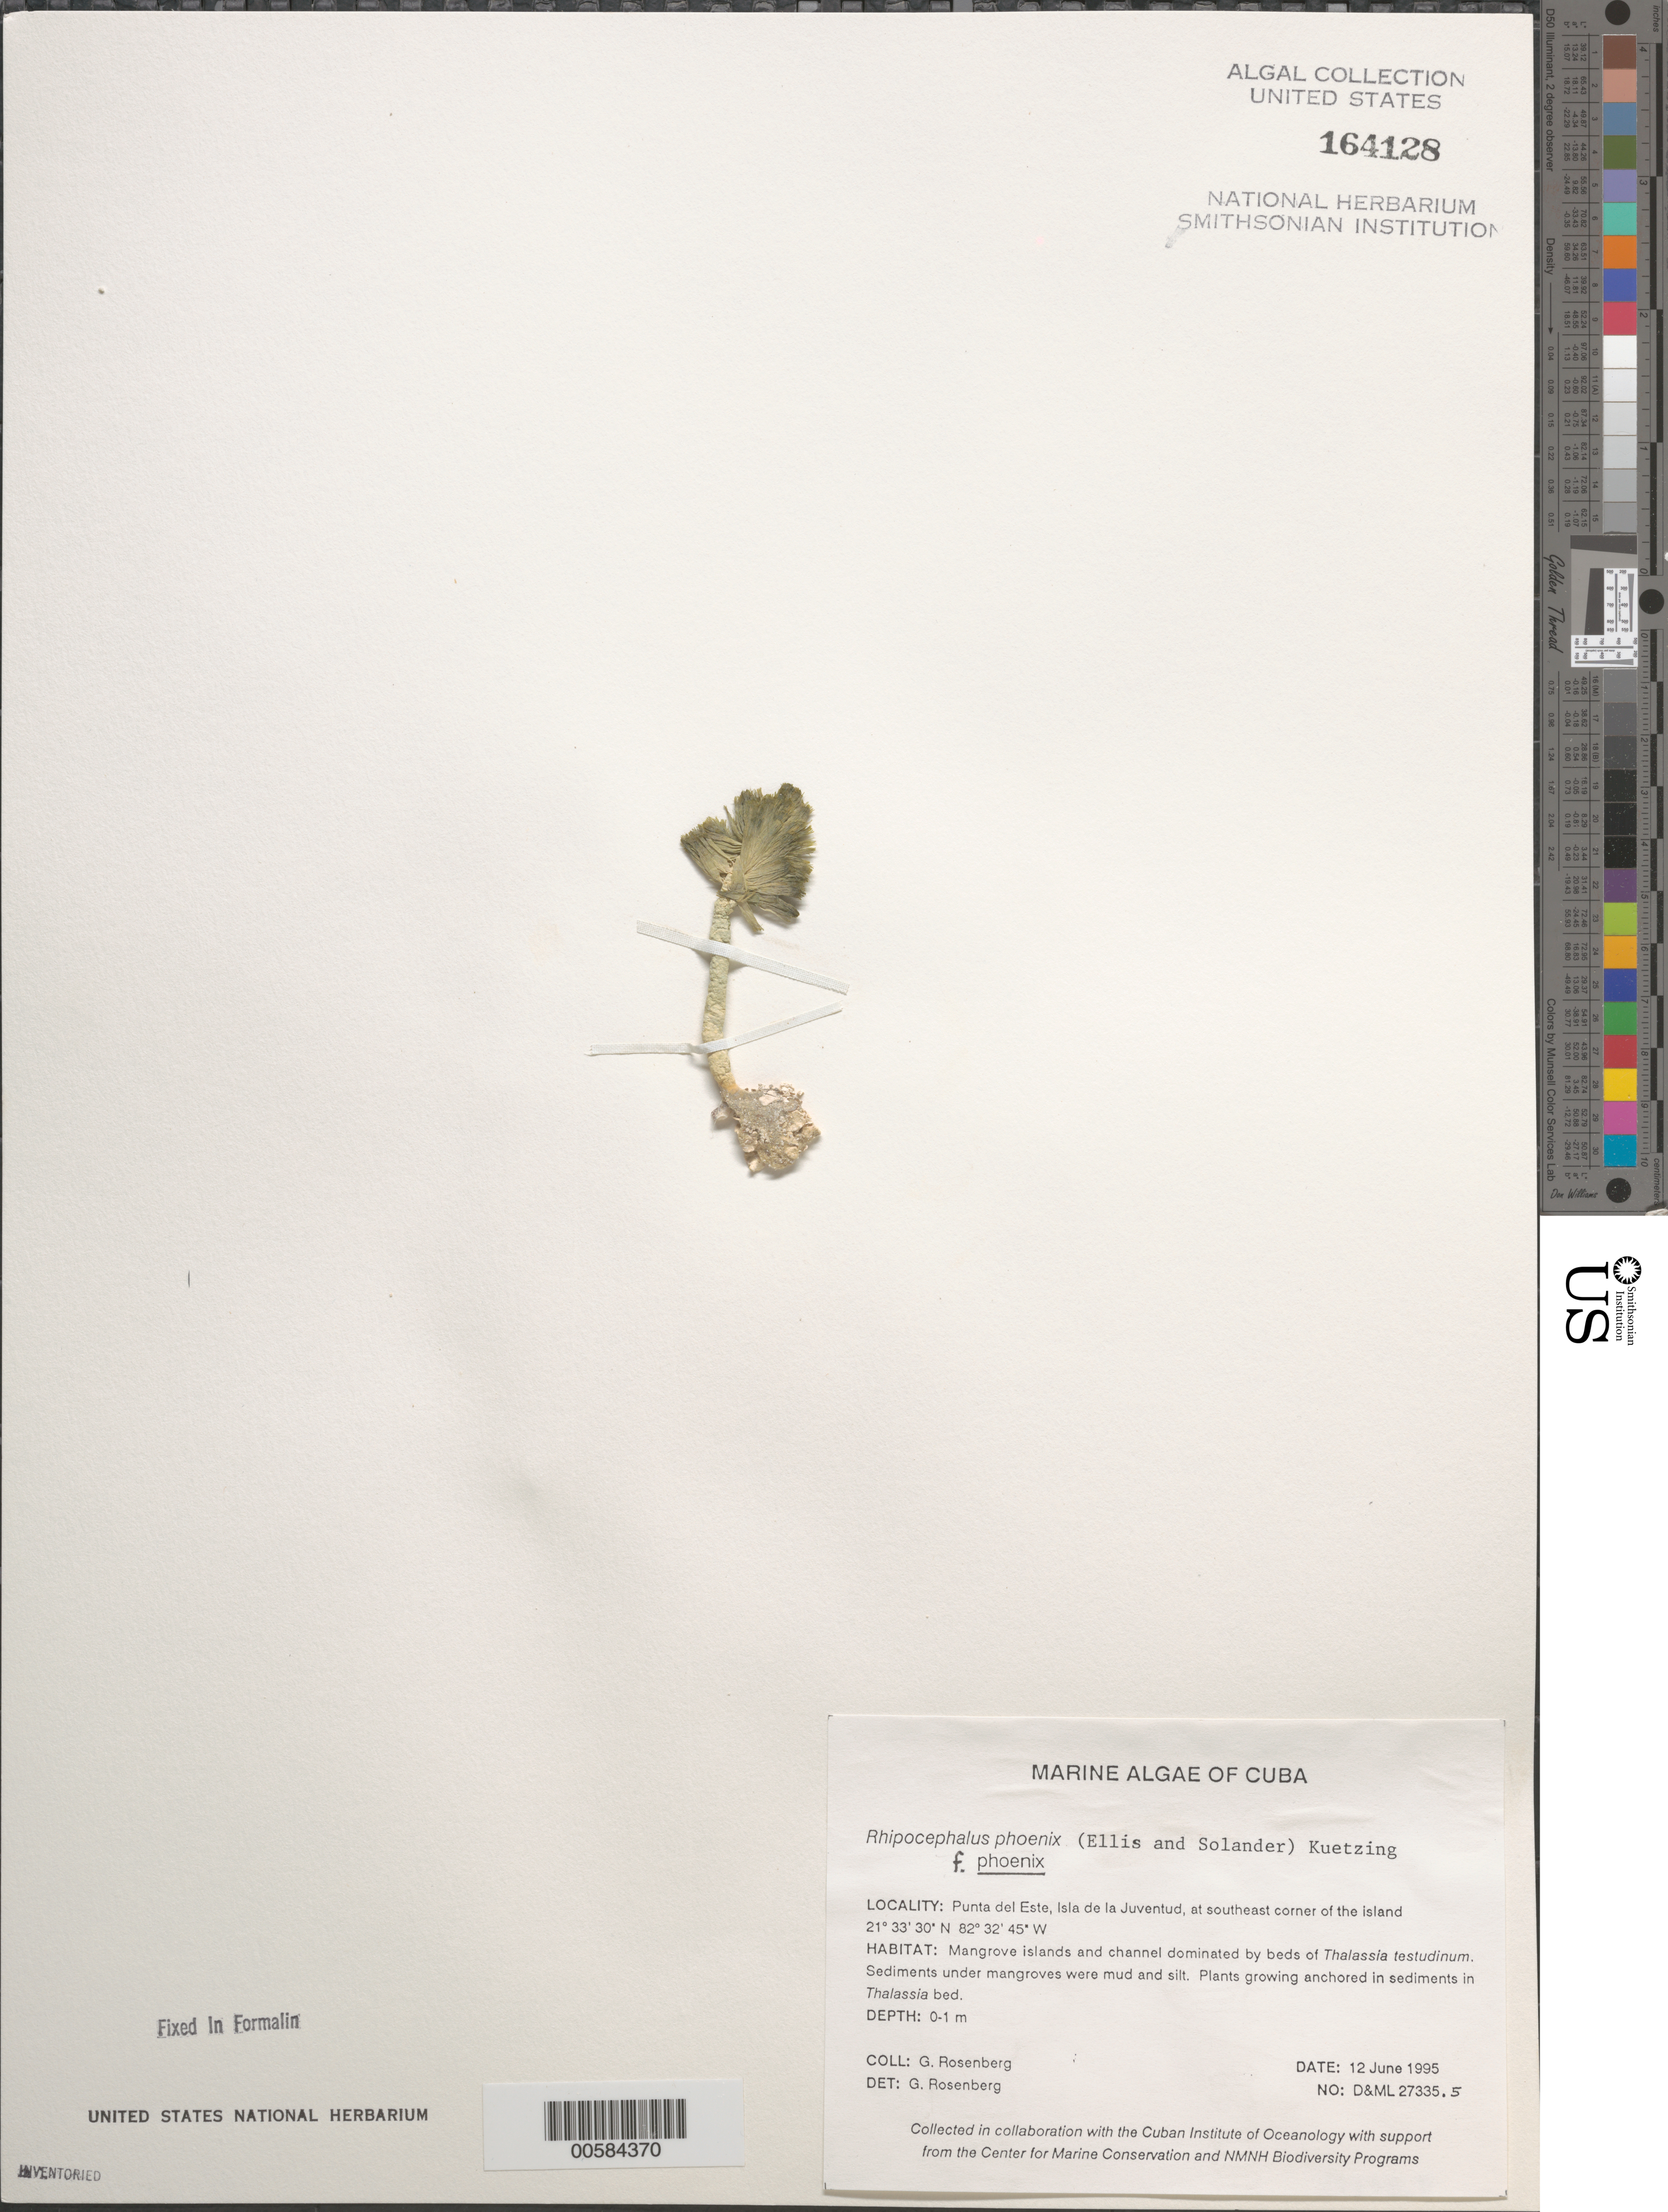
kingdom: Plantae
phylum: Chlorophyta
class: Ulvophyceae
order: Bryopsidales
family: Udoteaceae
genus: Rhipocephalus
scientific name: Rhipocephalus phoenix f. phoenix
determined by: Rosenberg, G.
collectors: G. Rosenberg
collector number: D&ML 27335.5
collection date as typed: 12 Jun 1995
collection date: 1995-06-12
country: Cuba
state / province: Isla de La Juventud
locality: Punta del este, isla de la juventud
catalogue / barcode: US 164128